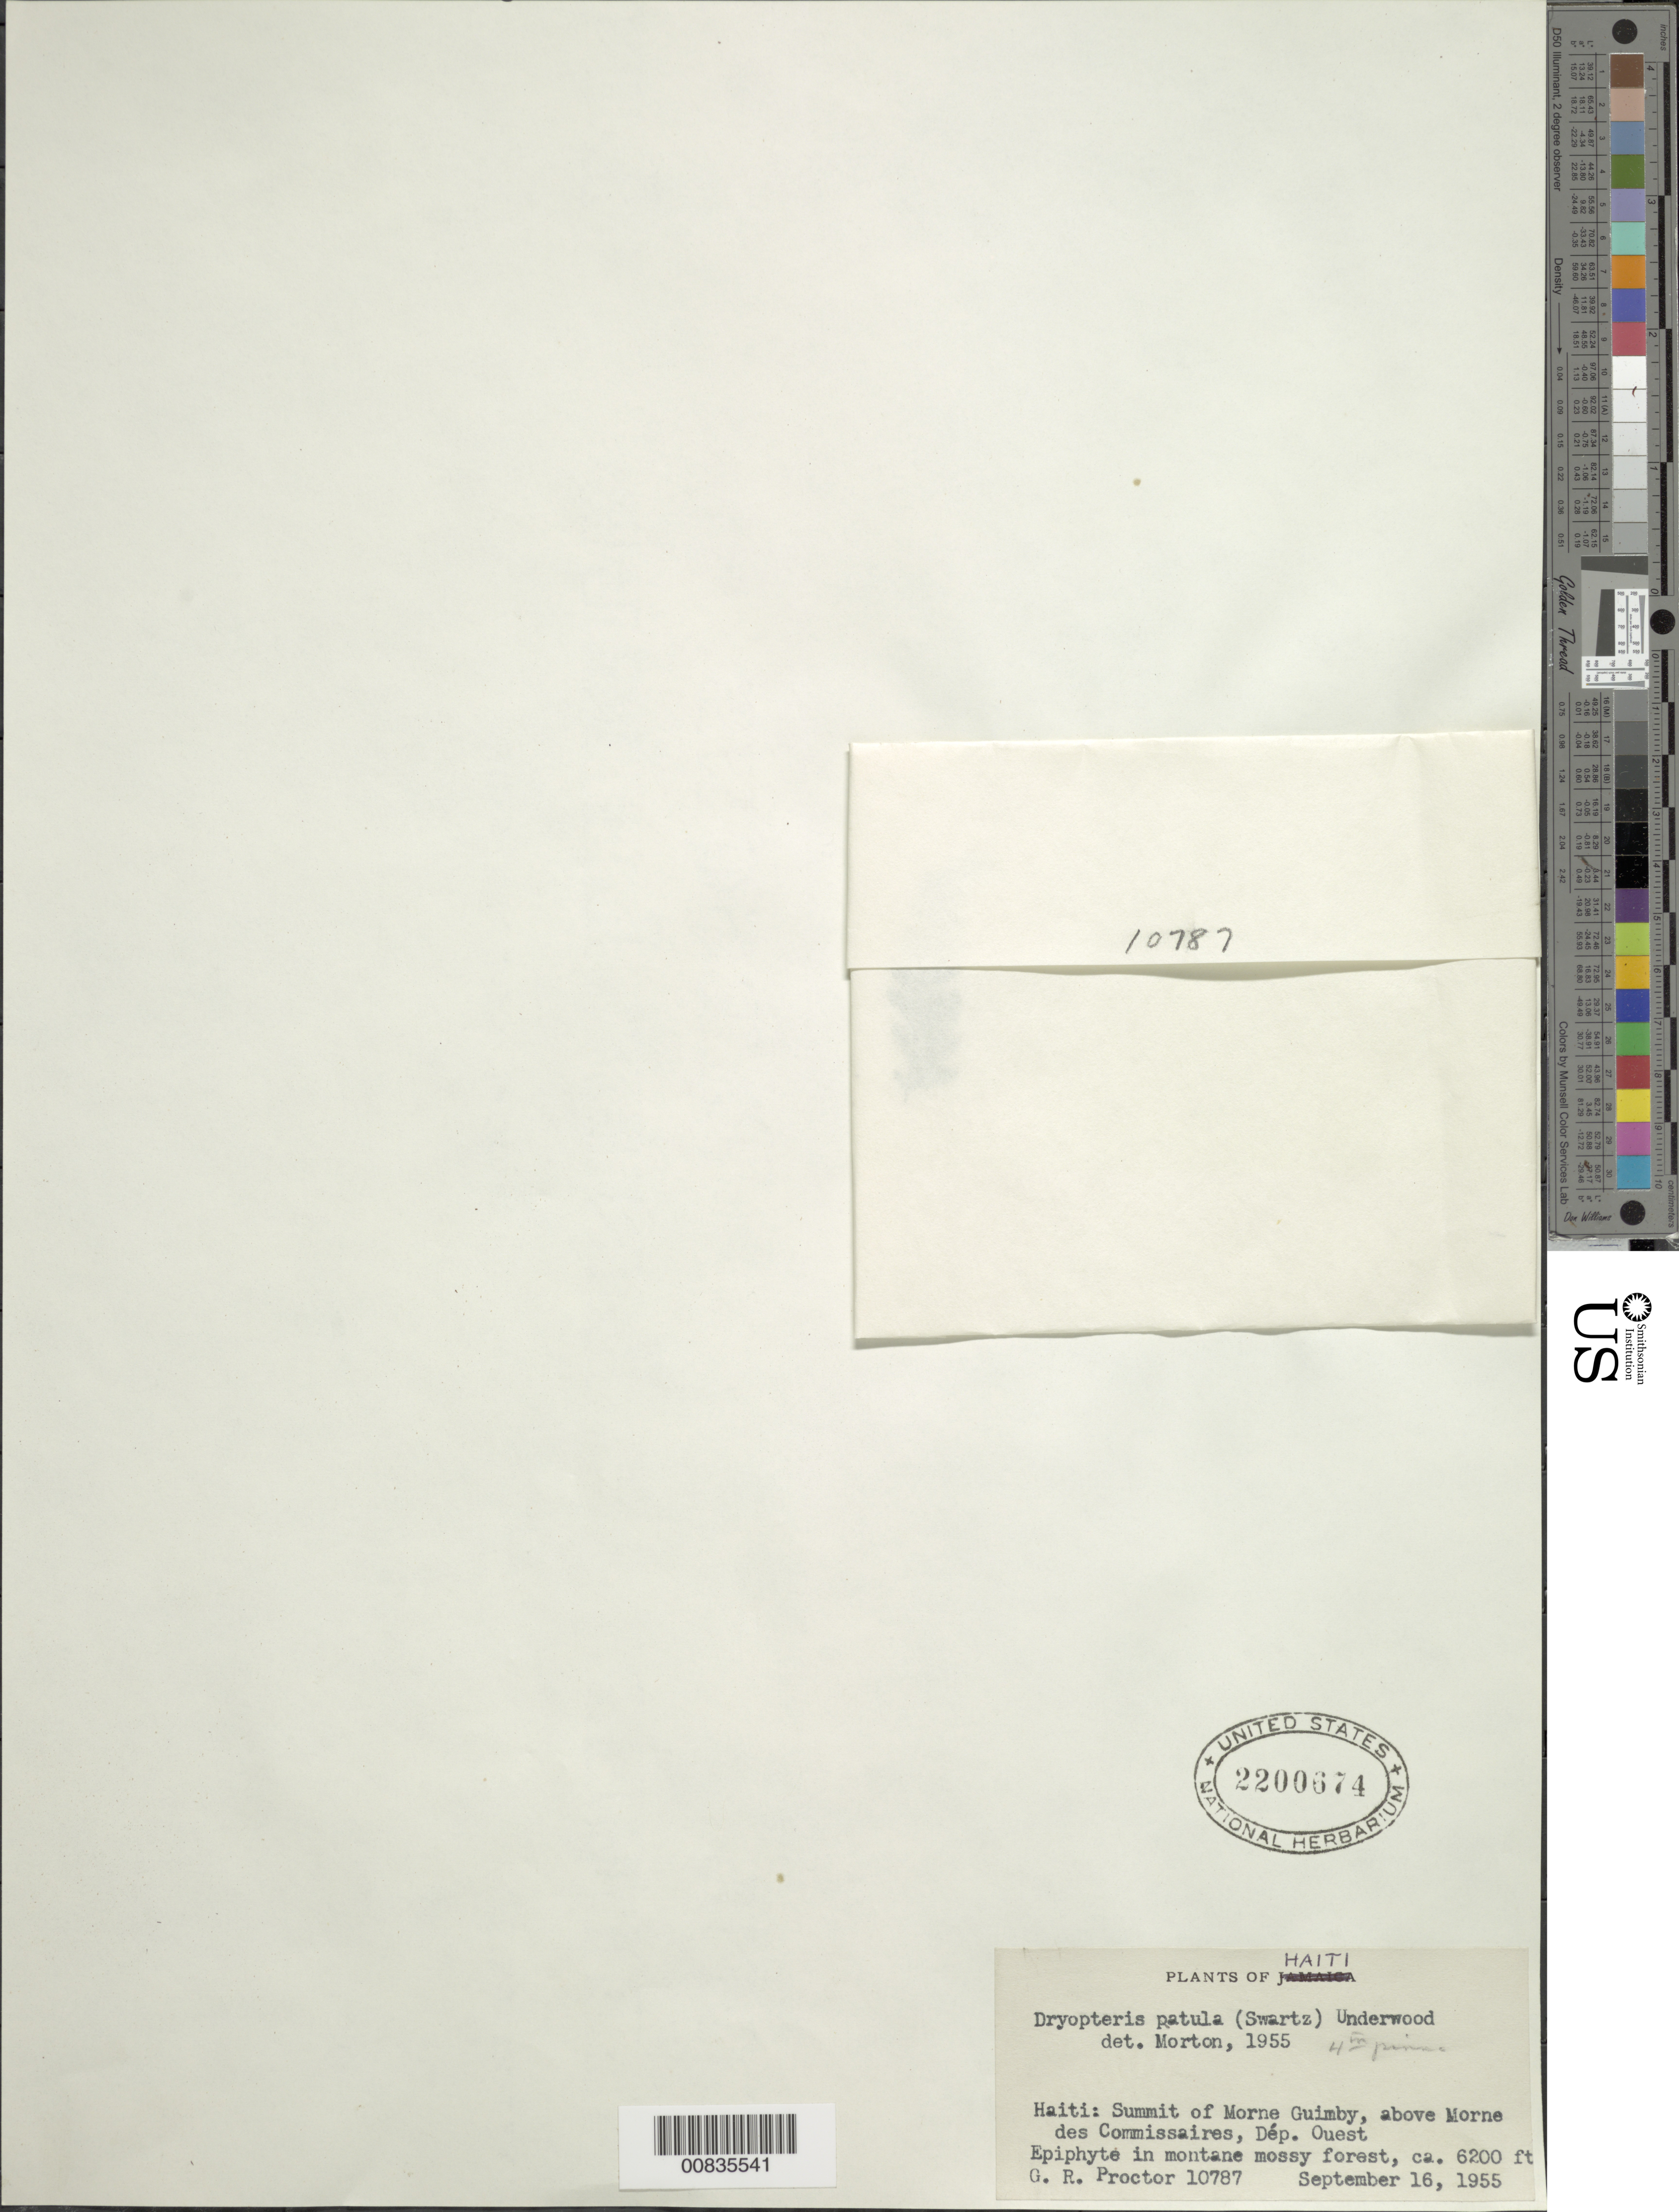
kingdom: Plantae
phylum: Tracheophyta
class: Polypodiopsida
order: Polypodiales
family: Dryopteridaceae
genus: Dryopteris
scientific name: Dryopteris patula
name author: (Sw.) Underw.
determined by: Morton, C. V.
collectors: G. R. Proctor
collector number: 10787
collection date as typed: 16 Sep 1955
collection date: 1955-09-16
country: Haiti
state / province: Ouest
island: Hispaniola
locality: Morne Guimby summit, above Morne des Commissaires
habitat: Montane mossy forest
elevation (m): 1890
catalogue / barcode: US 2200674